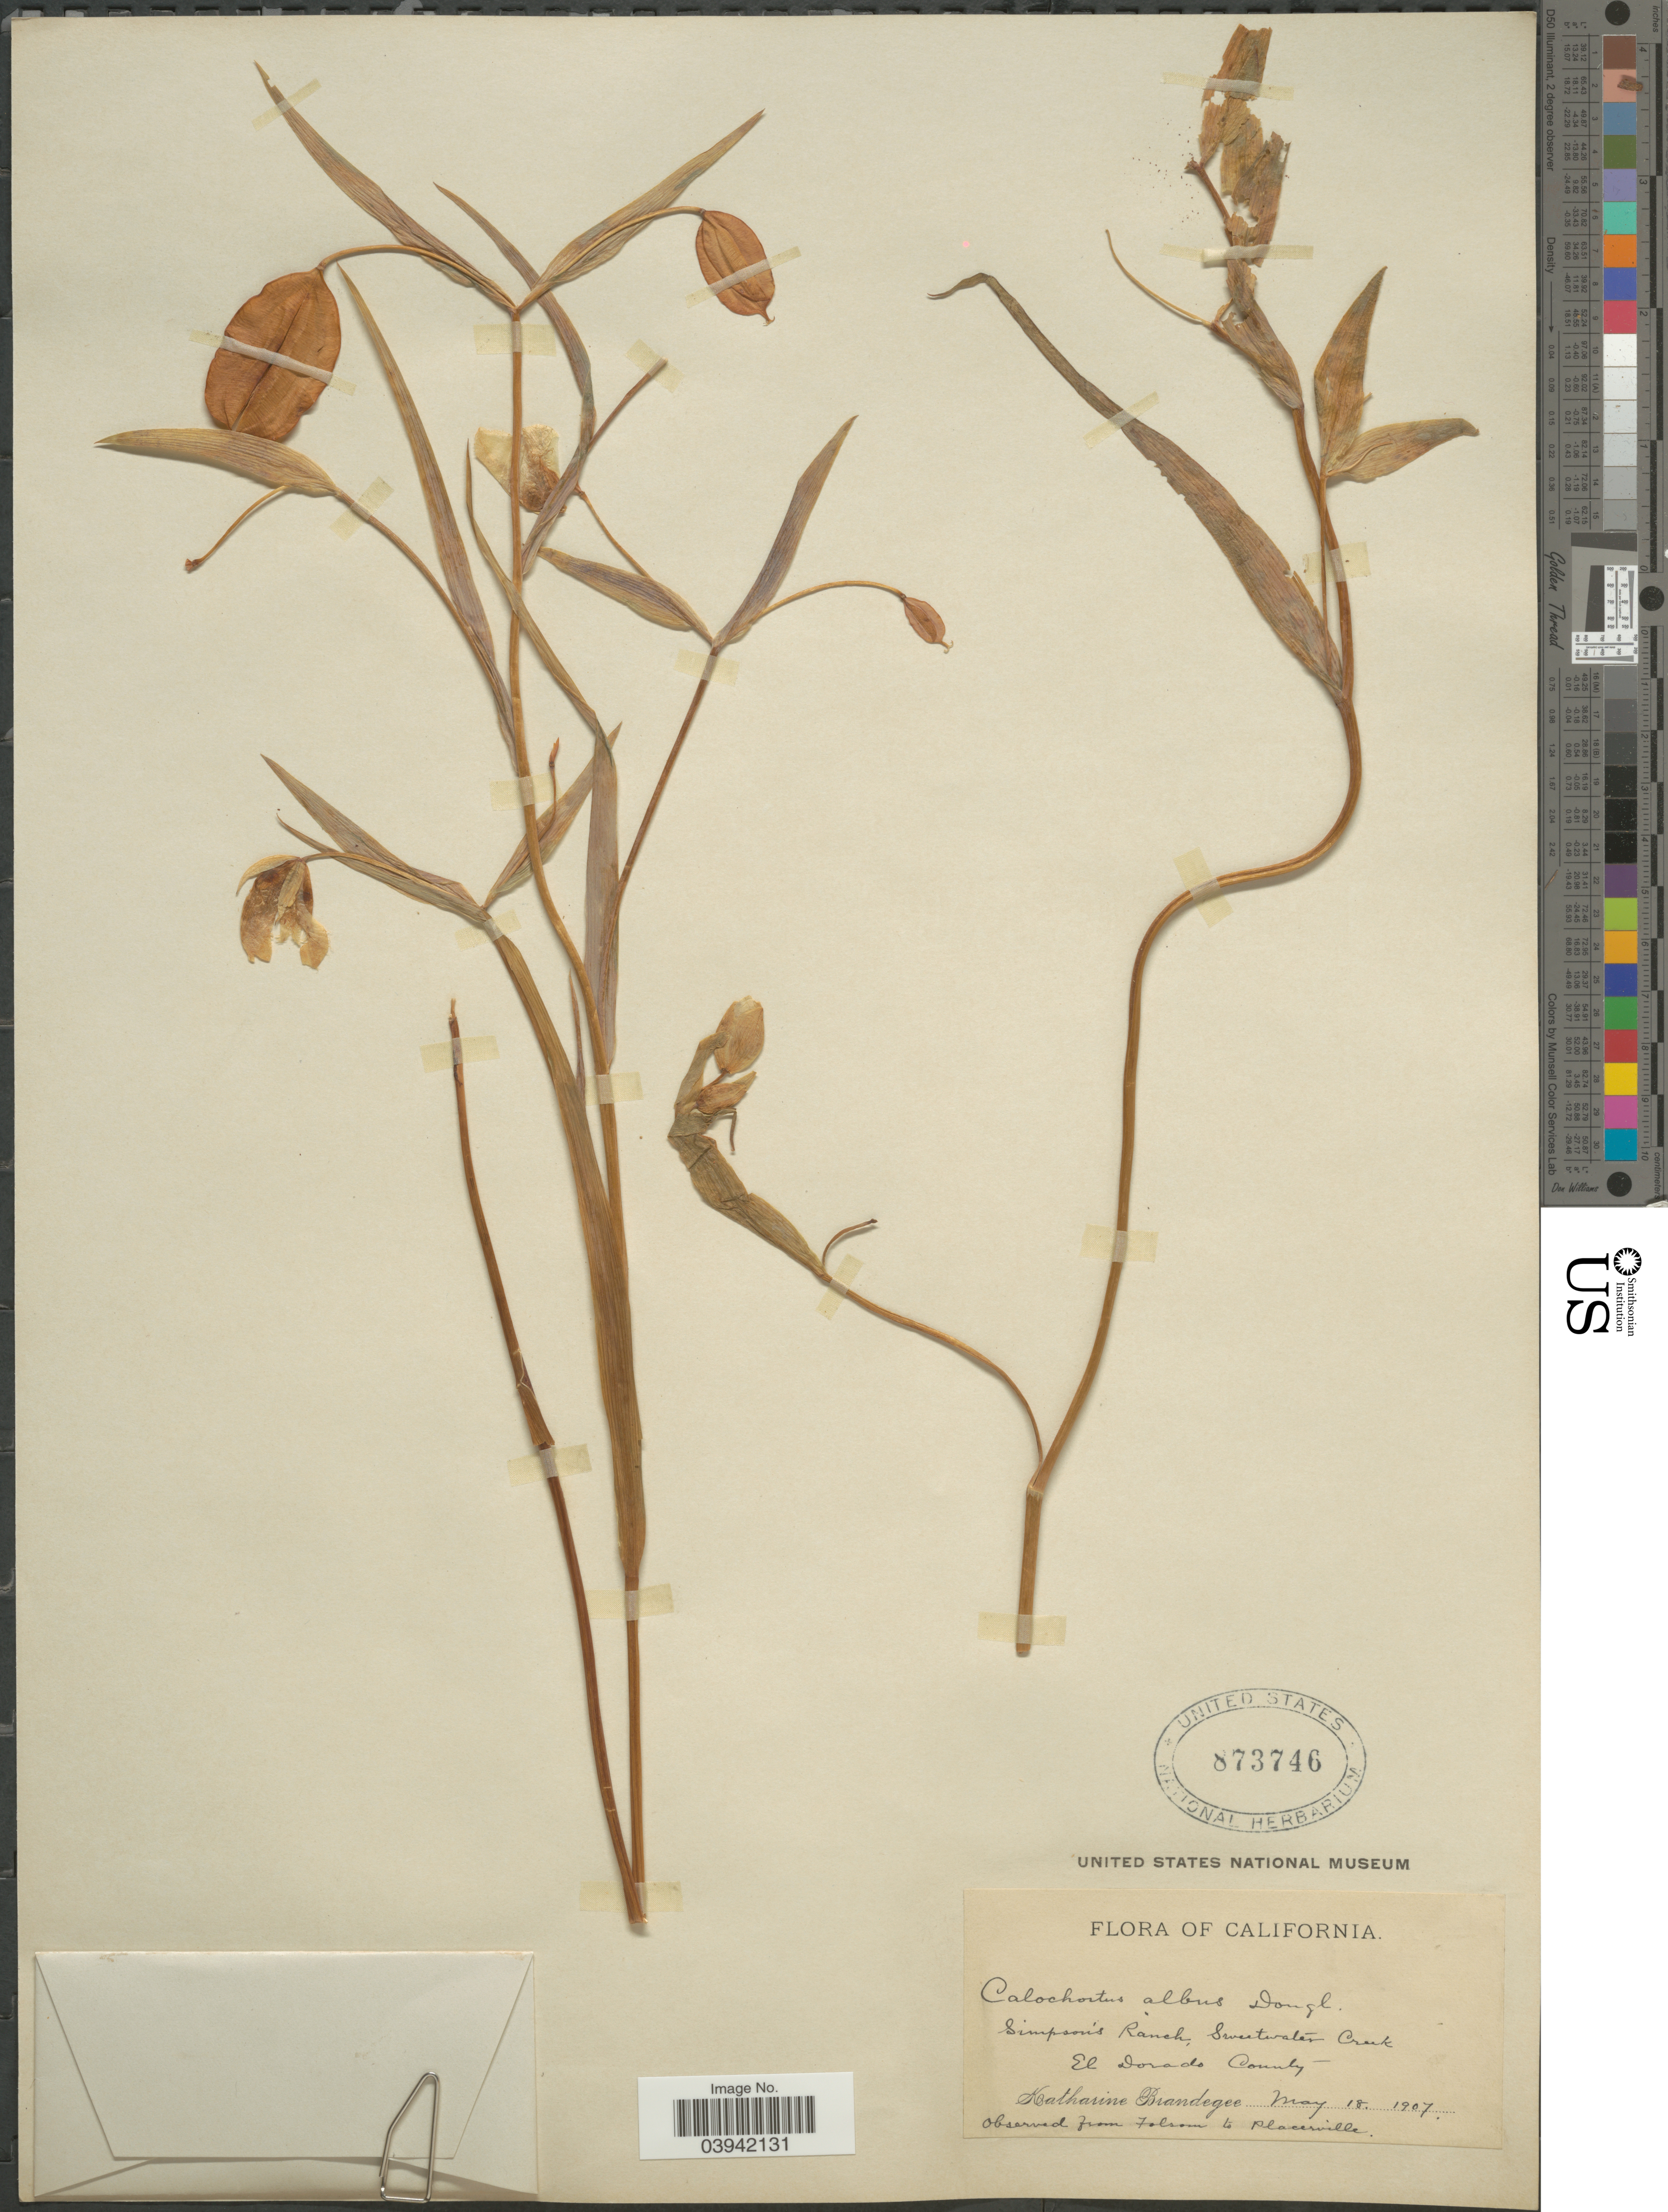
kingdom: Plantae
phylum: Tracheophyta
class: Liliopsida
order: Liliales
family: Liliaceae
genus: Calochortus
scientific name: Calochortus albus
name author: (Benth.) Douglas ex Benth.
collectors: M. K. Brandegee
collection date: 1907-05-18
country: United States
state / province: California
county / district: El Dorado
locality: Simpson's Ranch, Sweetwater Creek. El Dorado County.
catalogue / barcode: US 873746